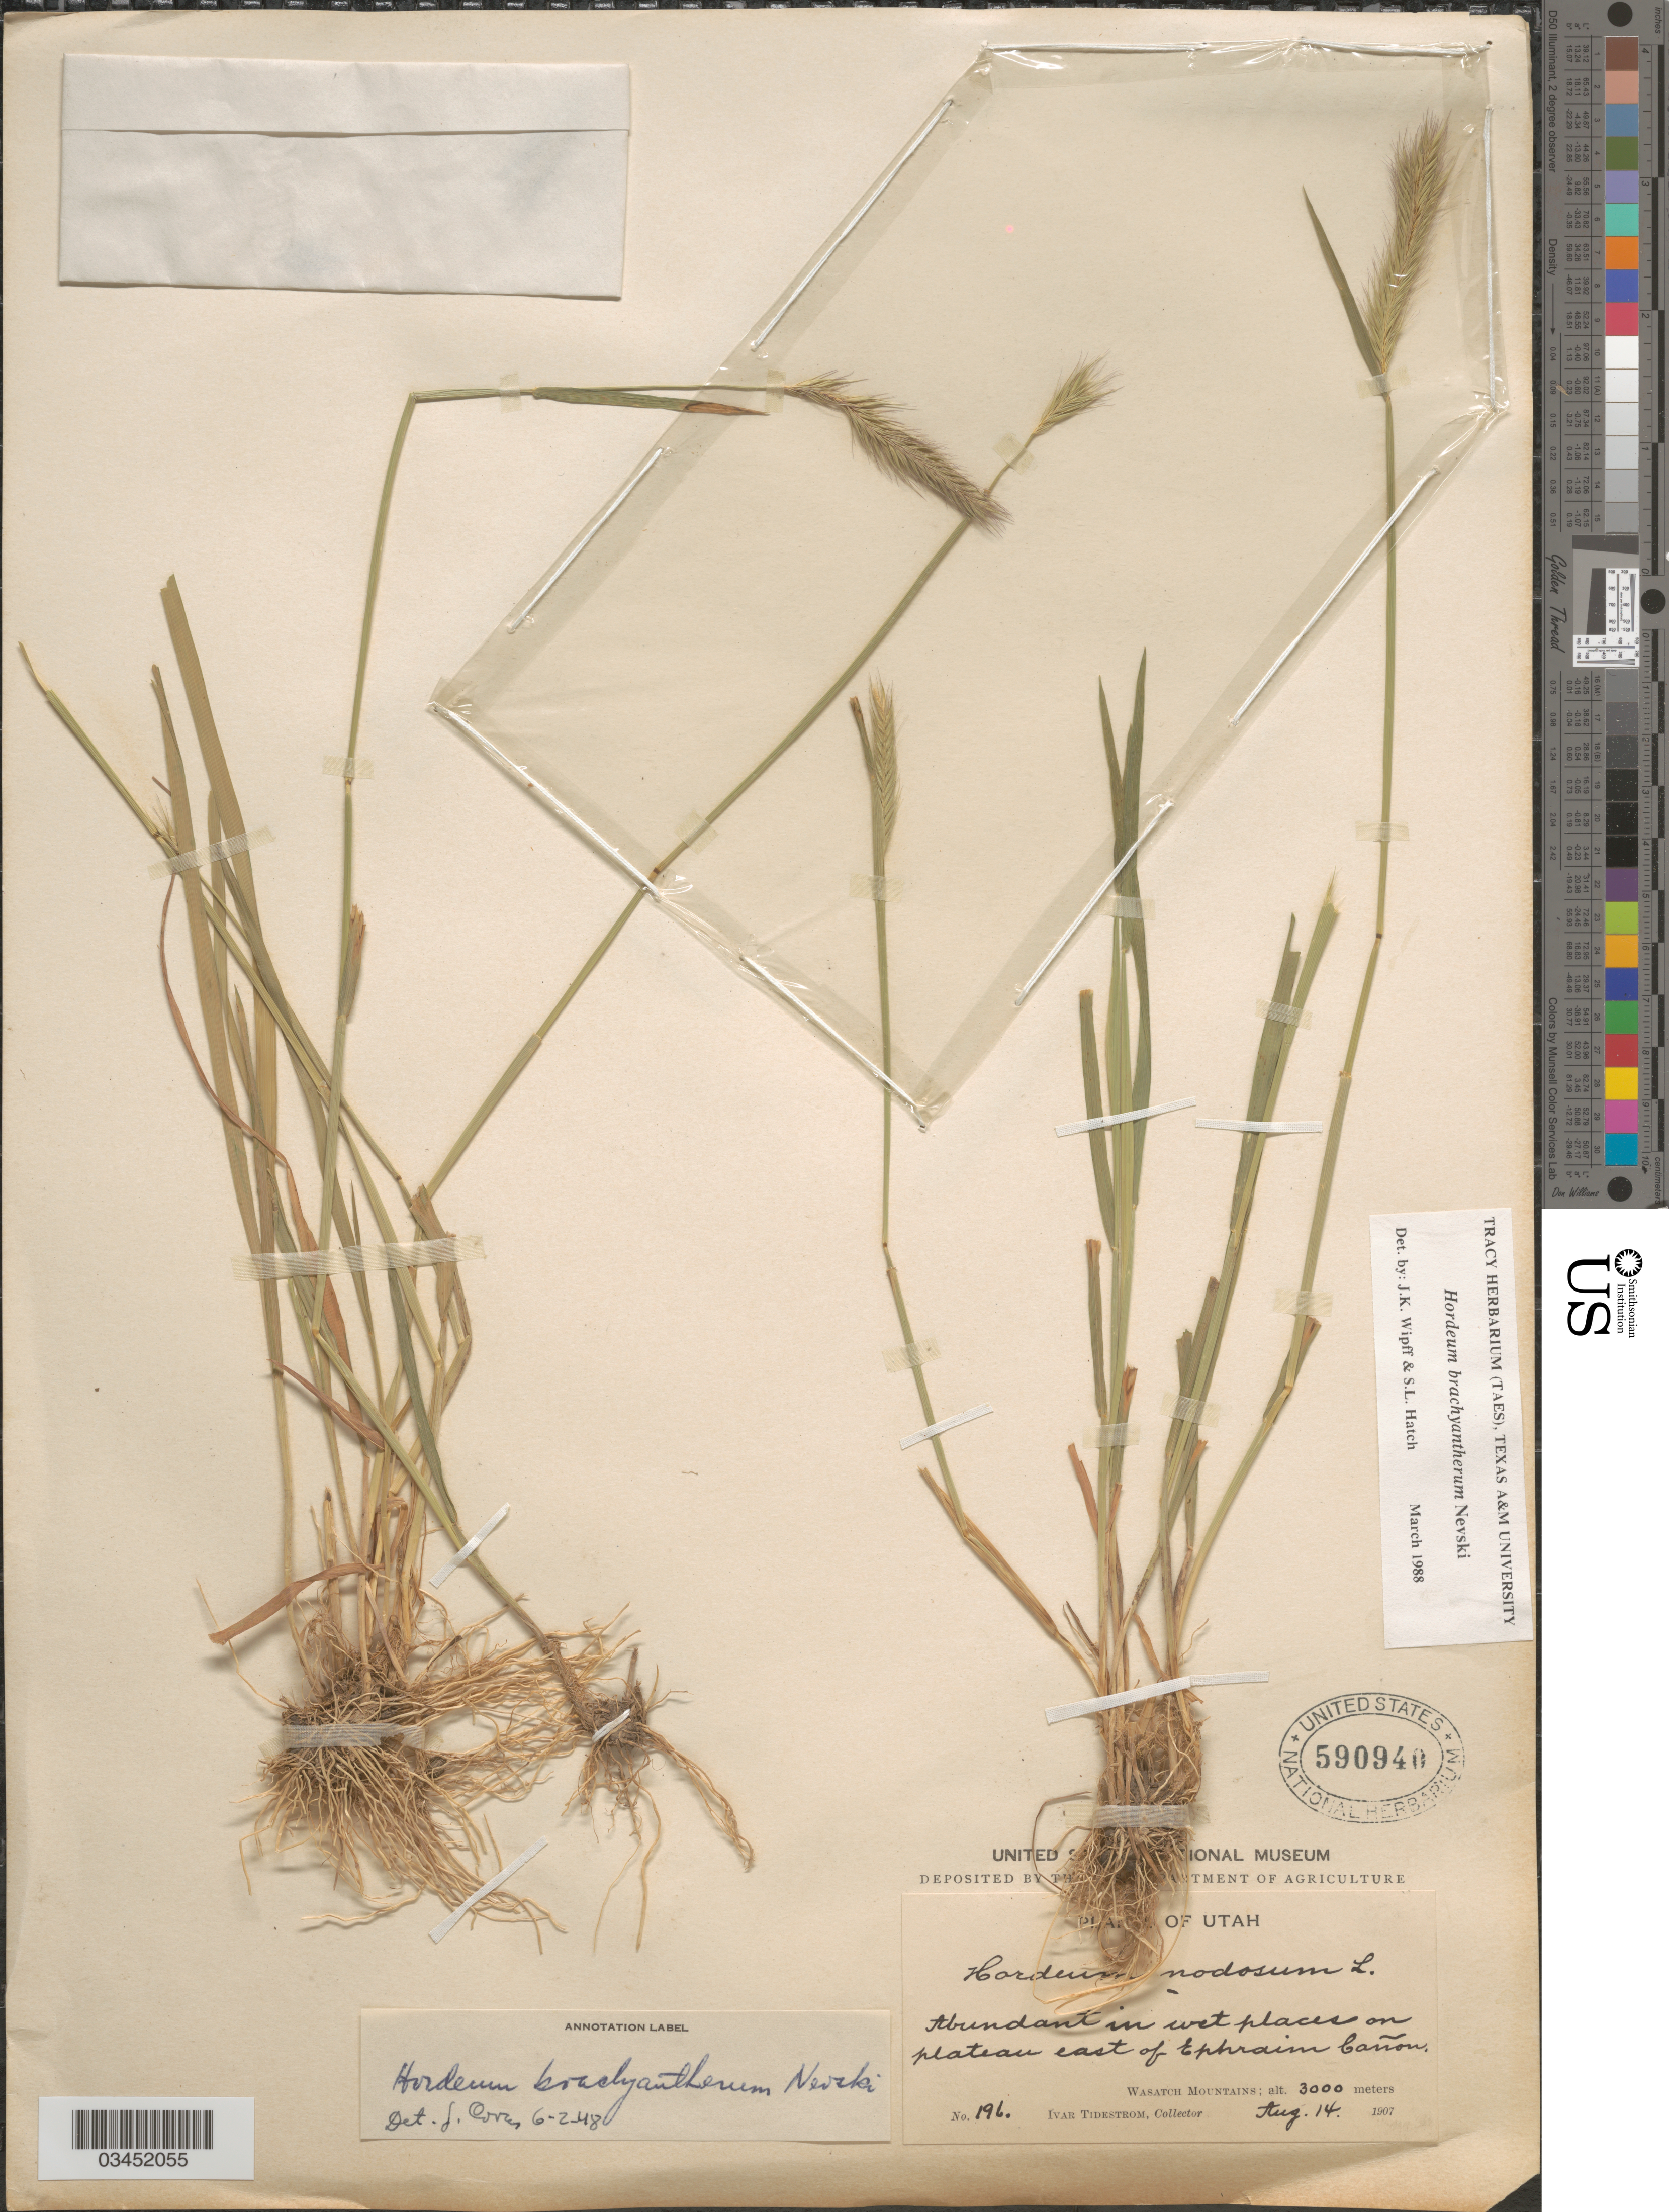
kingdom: Plantae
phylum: Tracheophyta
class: Liliopsida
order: Poales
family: Poaceae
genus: Hordeum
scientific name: Hordeum brachyantherum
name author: Nevski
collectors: I. F. Tidestrom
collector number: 196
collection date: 1907-08-14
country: United States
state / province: Utah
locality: Abundant in wet places on plateau east of Ephraim Cañon. Wasatch Mountains.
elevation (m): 3000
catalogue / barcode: US 590940